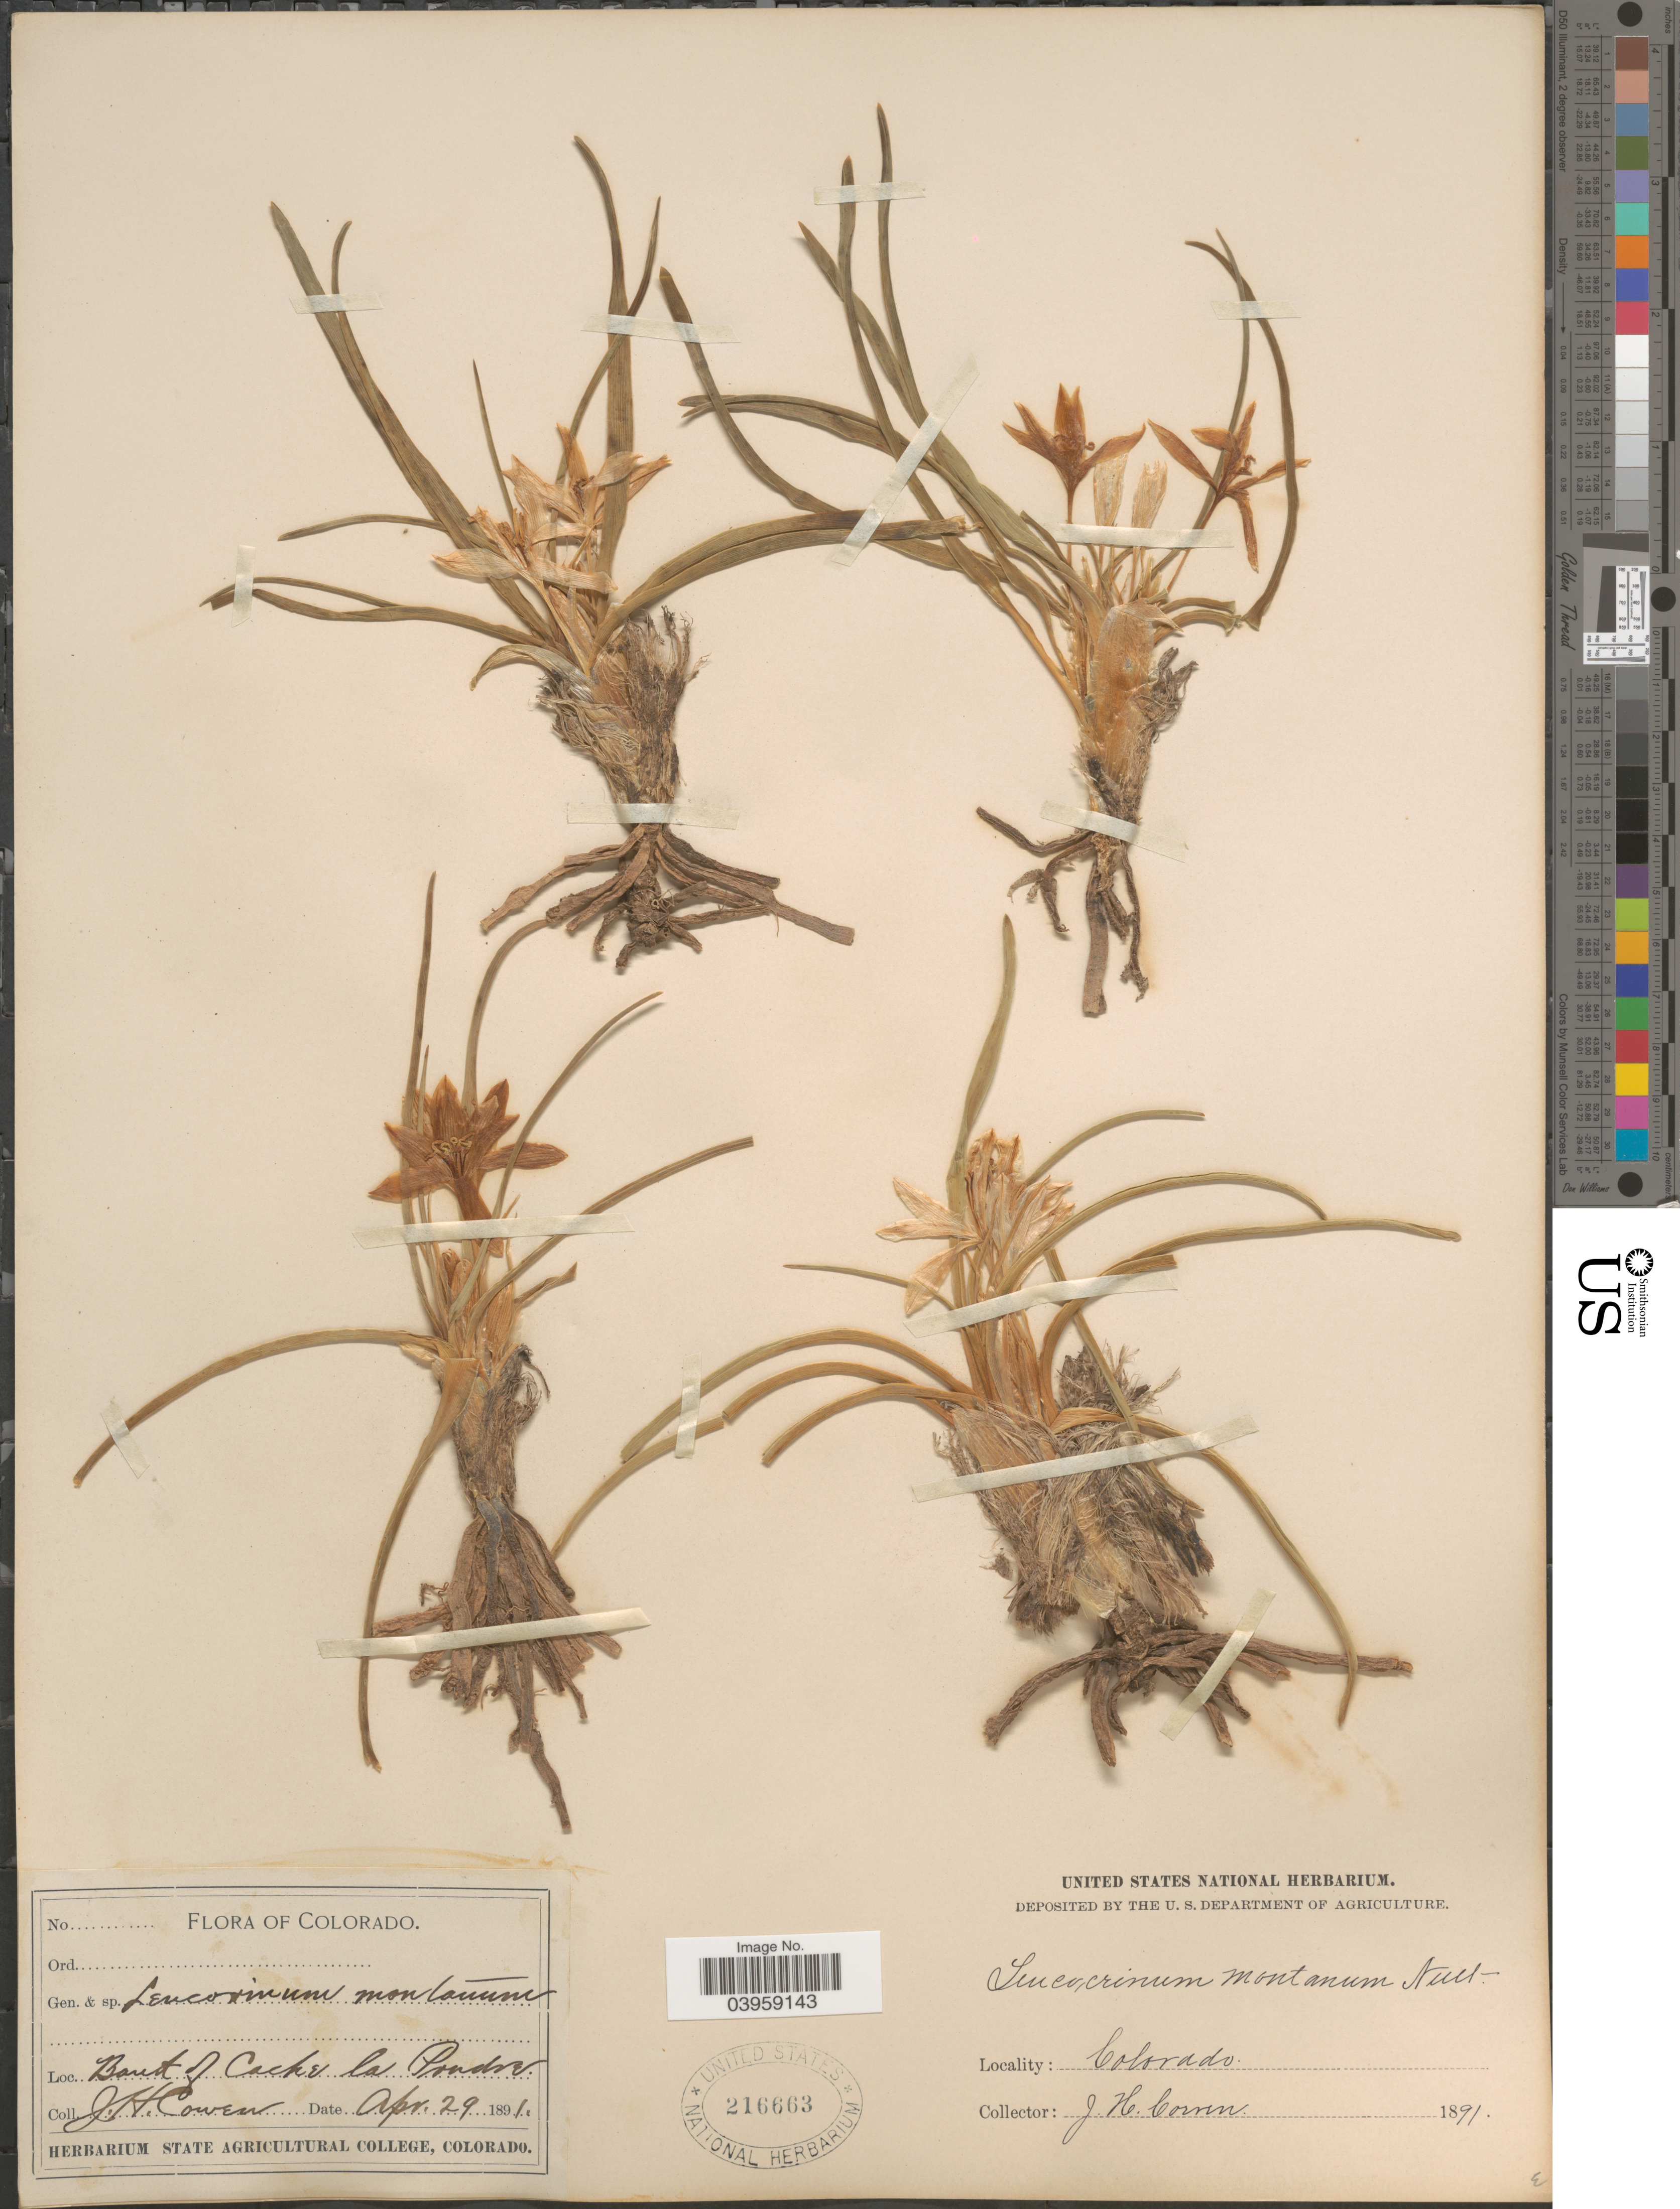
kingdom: Plantae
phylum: Tracheophyta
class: Liliopsida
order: Asparagales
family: Asparagaceae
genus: Leucocrinum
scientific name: Leucocrinum montanum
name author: Nutt.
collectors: J. H. Cowen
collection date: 1891-04-29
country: United States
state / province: Colorado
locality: Bank of Cache la Poudre.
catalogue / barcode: US 216663